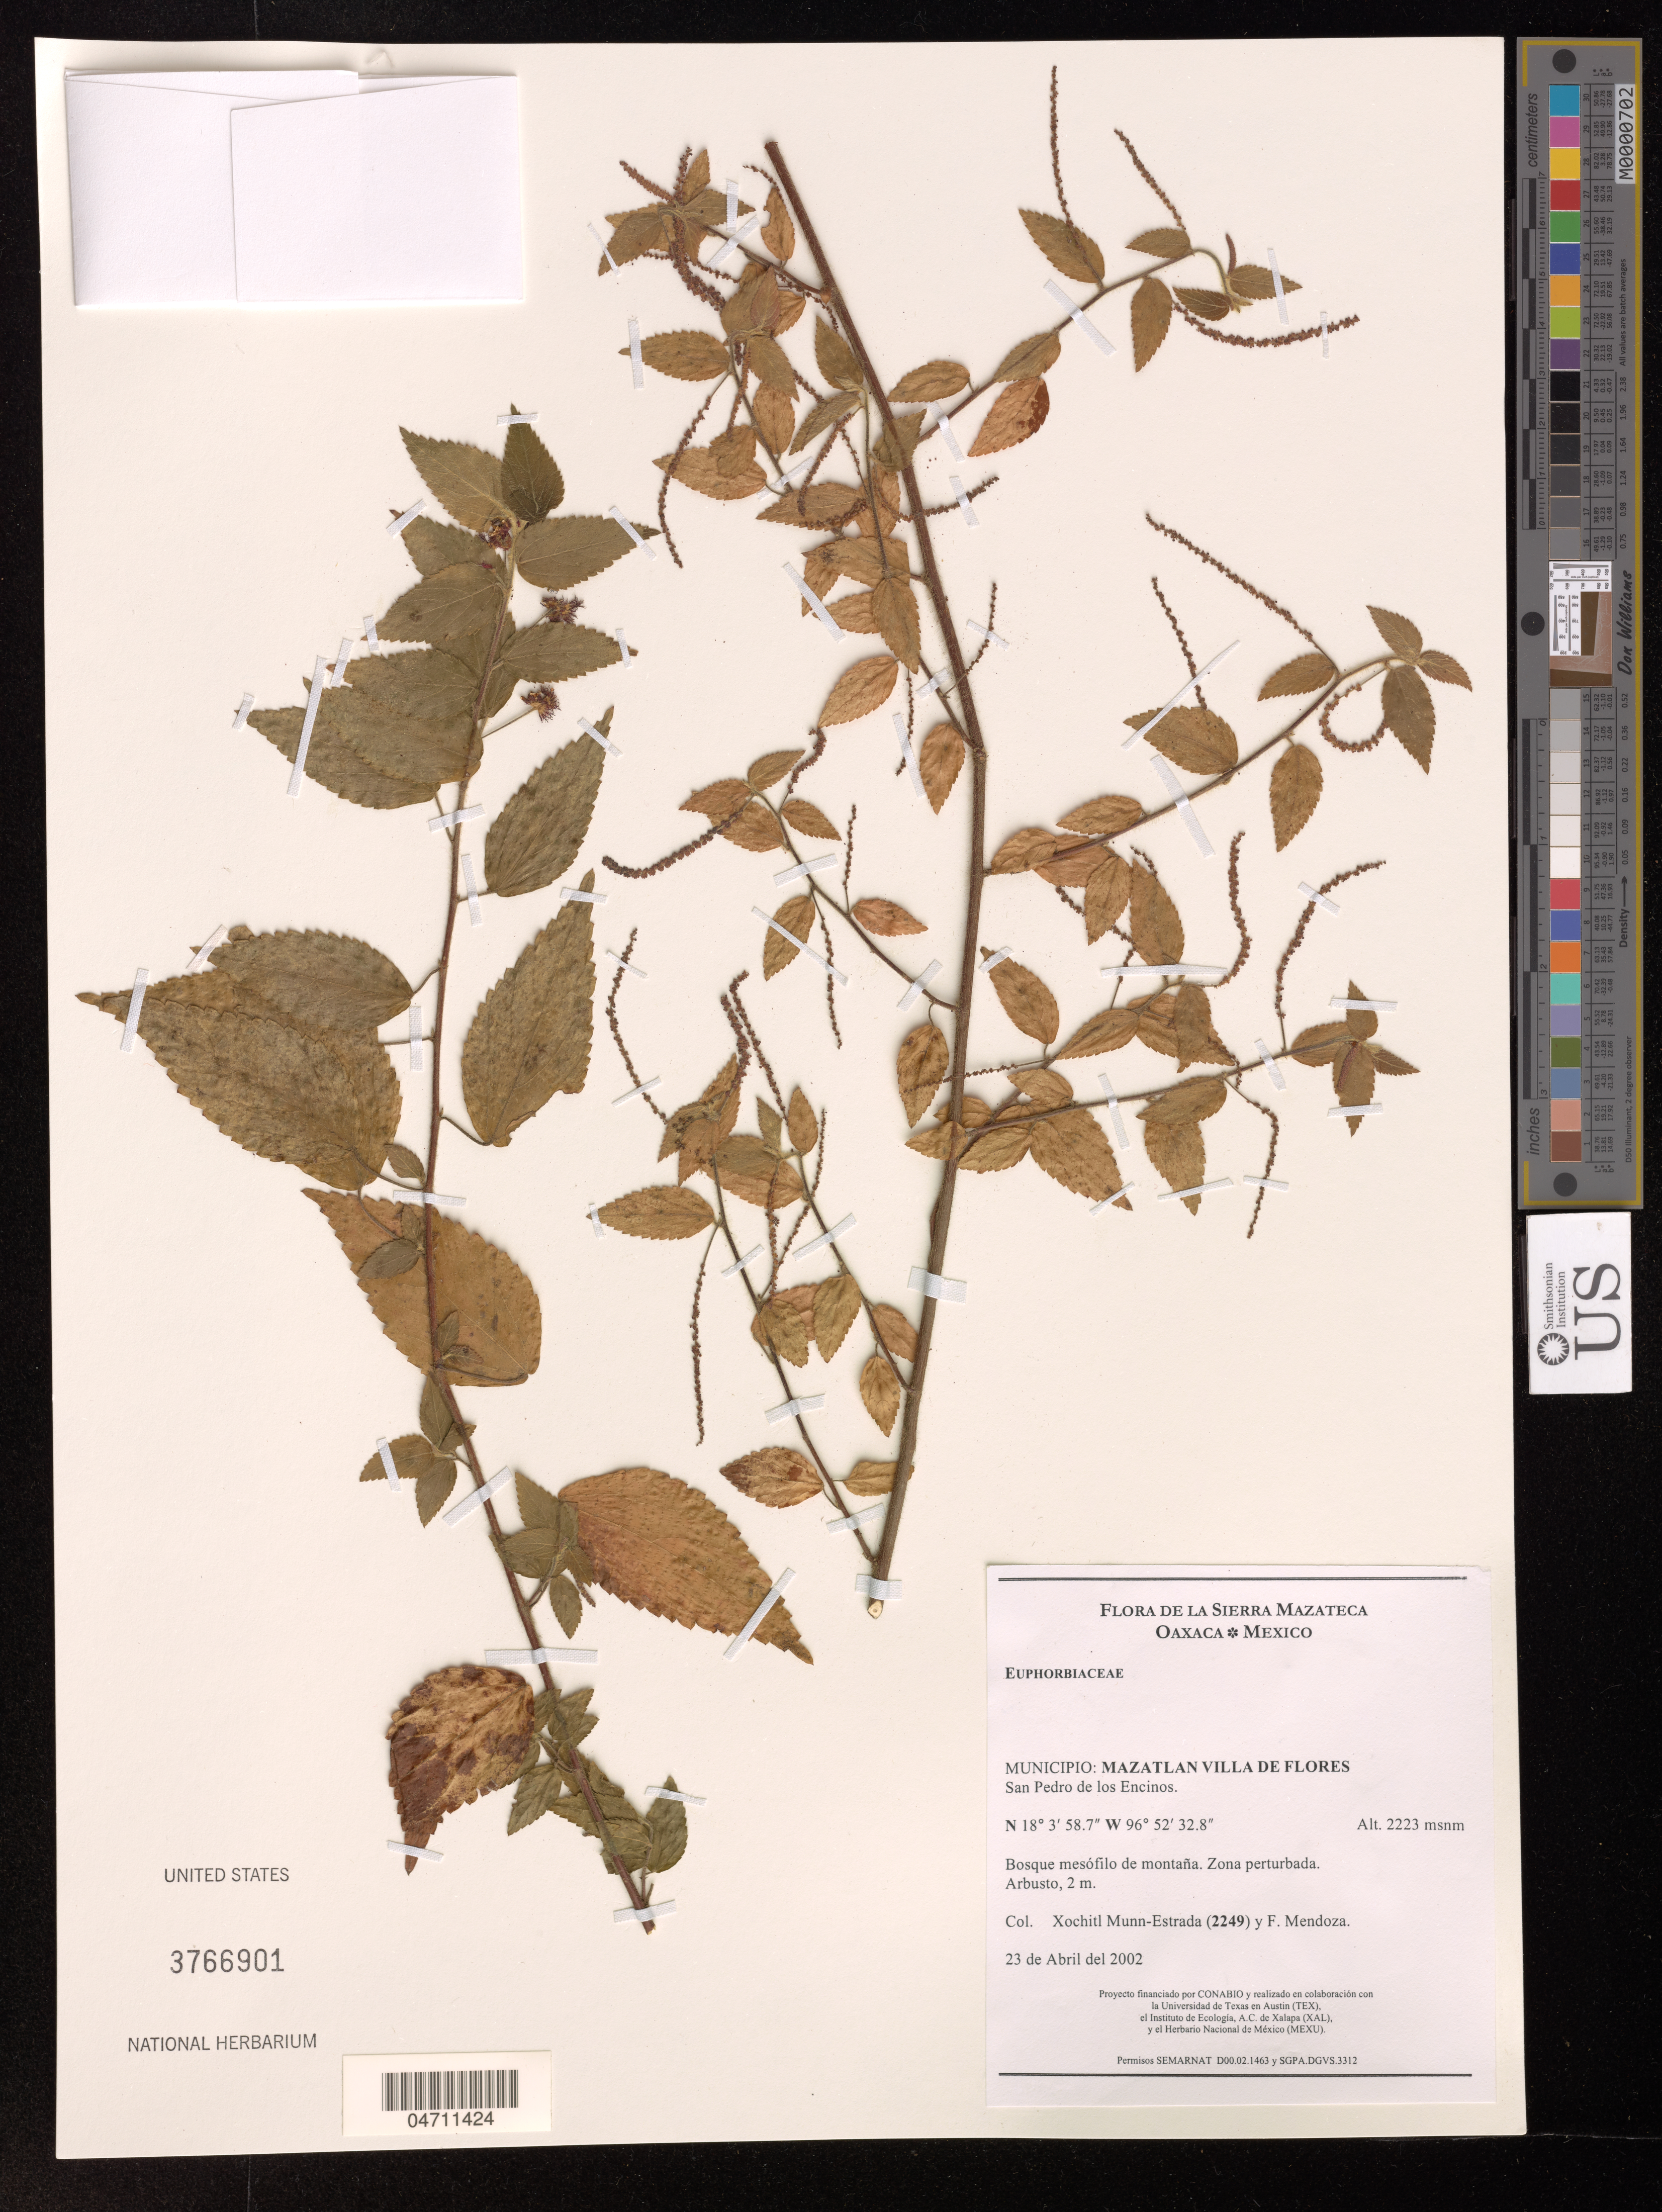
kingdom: Plantae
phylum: Tracheophyta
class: Magnoliopsida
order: Malpighiales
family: Euphorbiaceae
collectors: X. Munn-Estrada & F. Mendoza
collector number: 2249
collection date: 2002-04-23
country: Mexico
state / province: Oaxaca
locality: La Sierra Mazateca, Municipio: Mazatlan villa de Flores, San Pedro de los Encinos.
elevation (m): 2223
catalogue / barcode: US 3766901